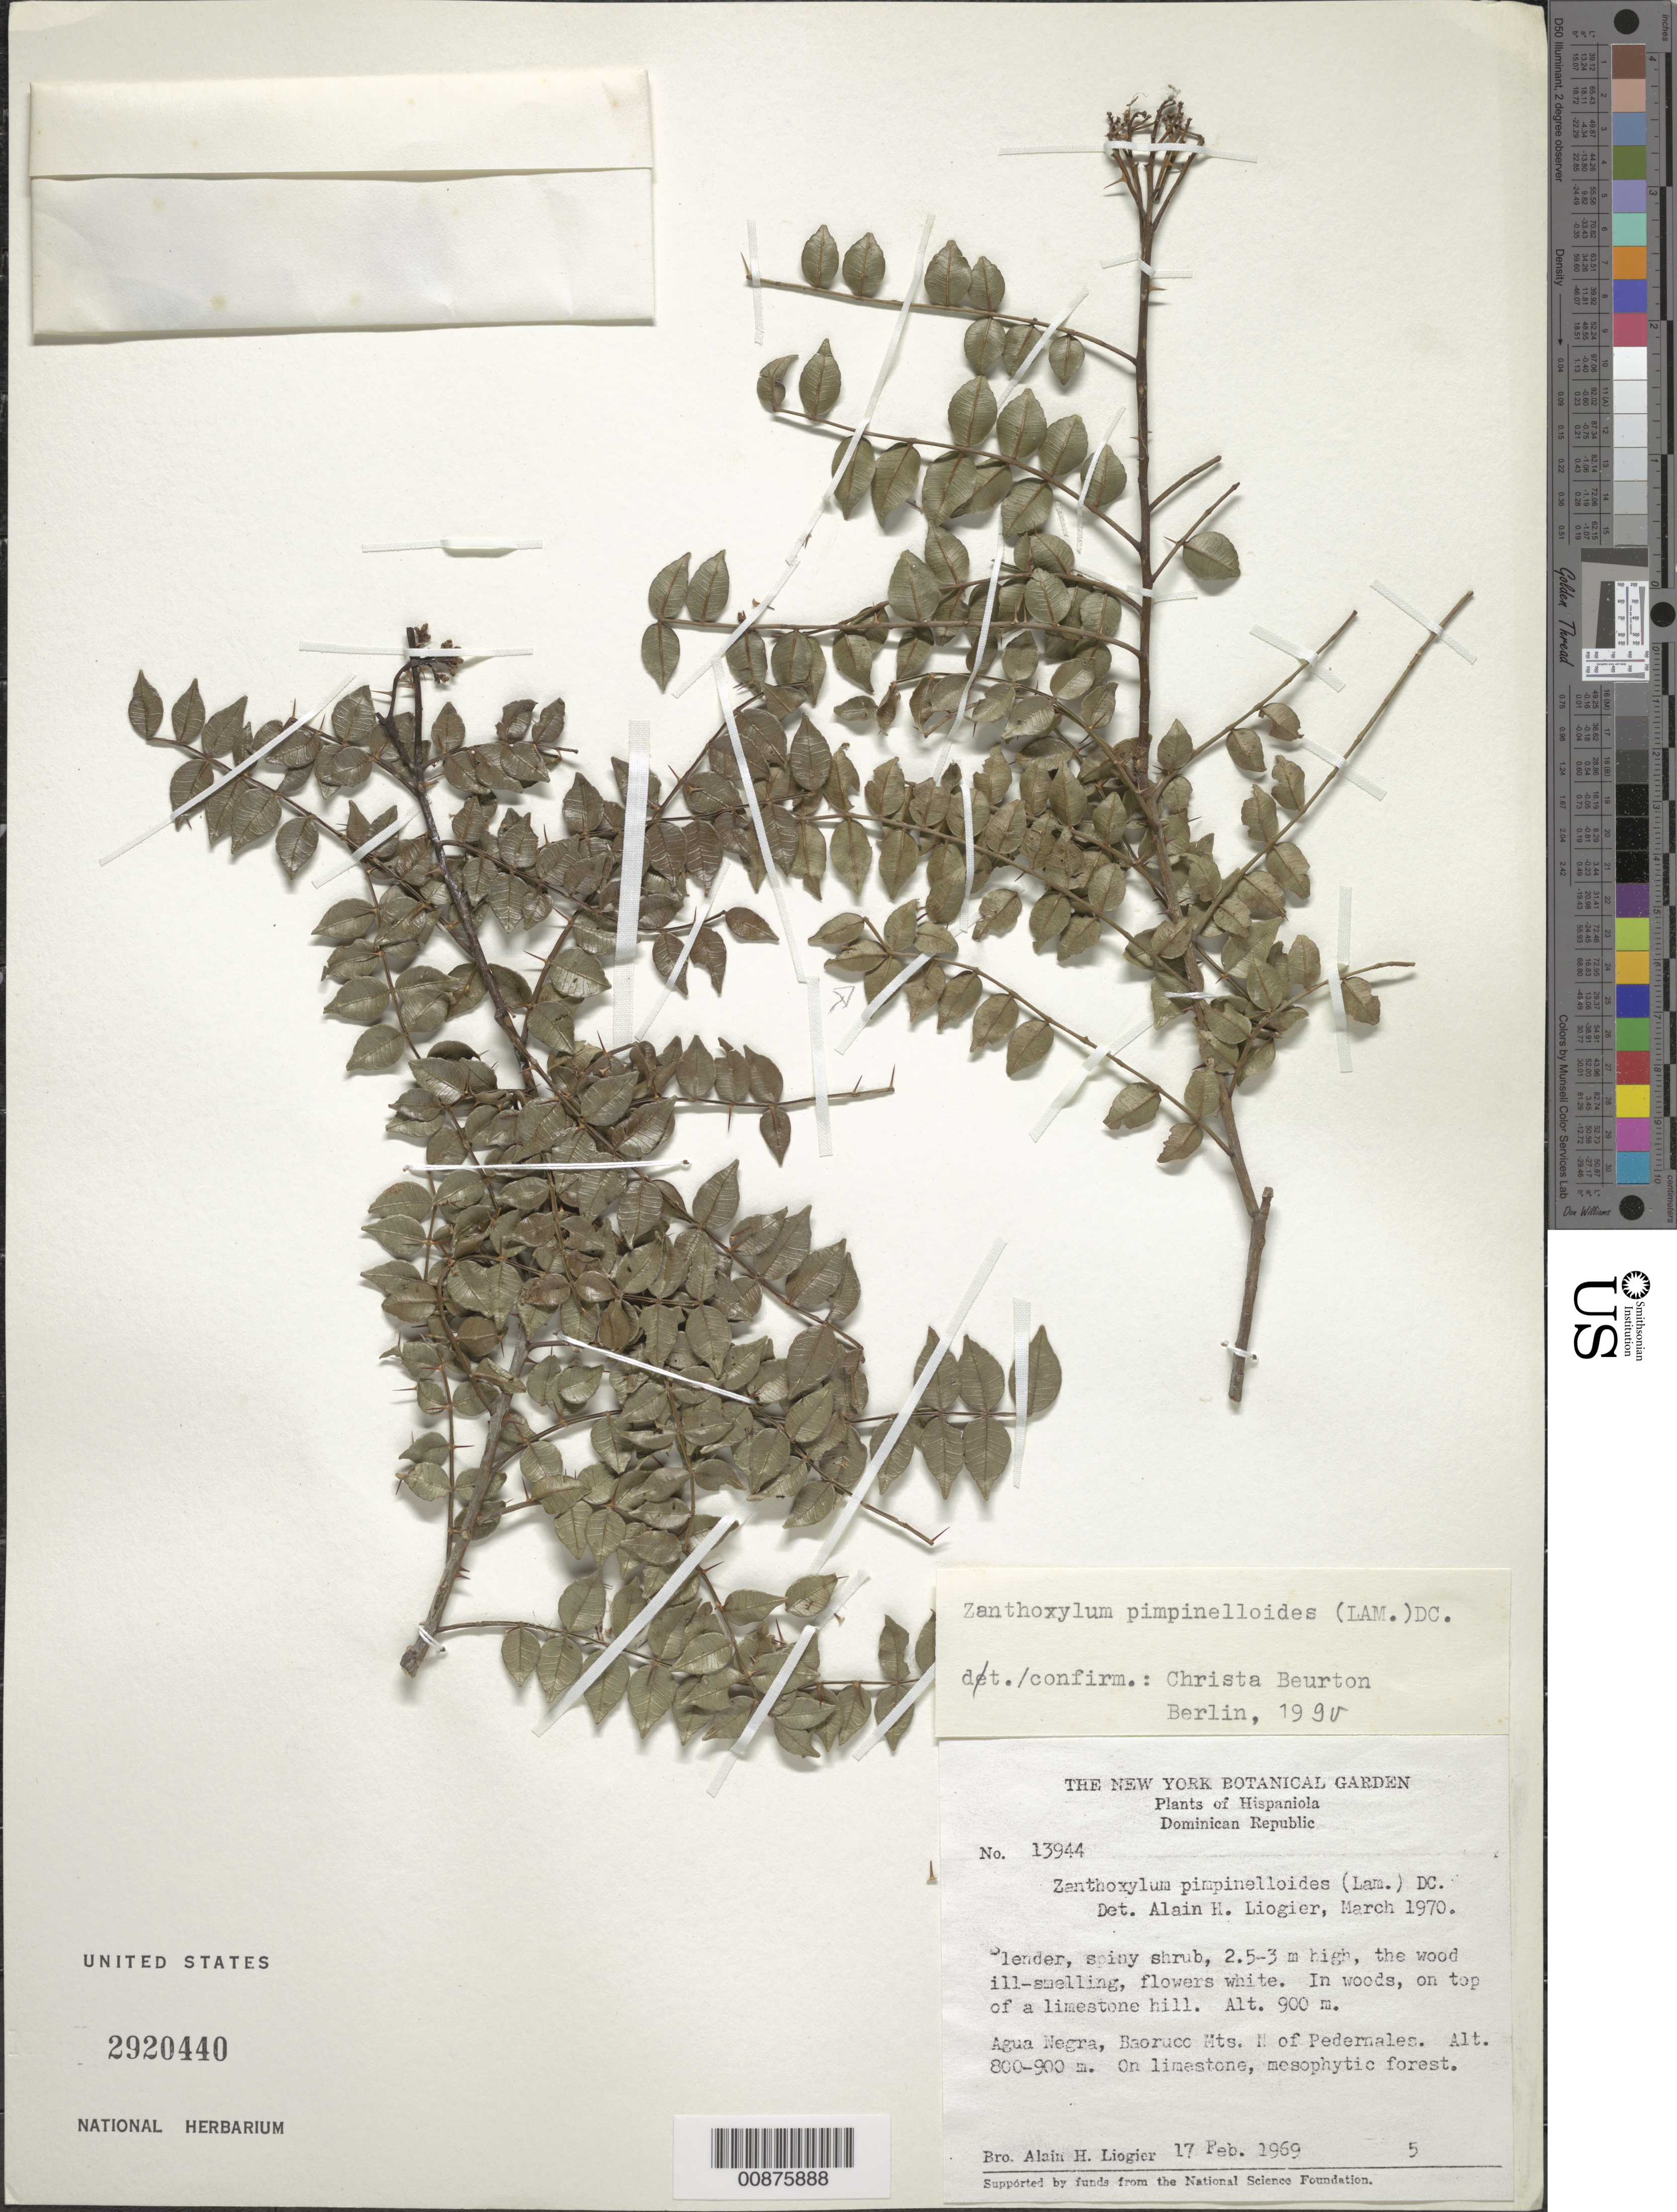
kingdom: Plantae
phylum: Tracheophyta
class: Magnoliopsida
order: Sapindales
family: Rutaceae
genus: Zanthoxylum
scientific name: Zanthoxylum pimpinelloides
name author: (Lam.) DC.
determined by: Beurton, C.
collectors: A. H. Liogier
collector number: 13944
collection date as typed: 17 Feb 1969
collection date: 1969-02-17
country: Dominican Republic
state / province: Pedernales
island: Hispaniola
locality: Agua Negra, Baoruco Mts., N of Pedernales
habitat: On limestone in woods (mesophytic forest) on top of a limestone hill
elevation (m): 900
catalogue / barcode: US 2920440